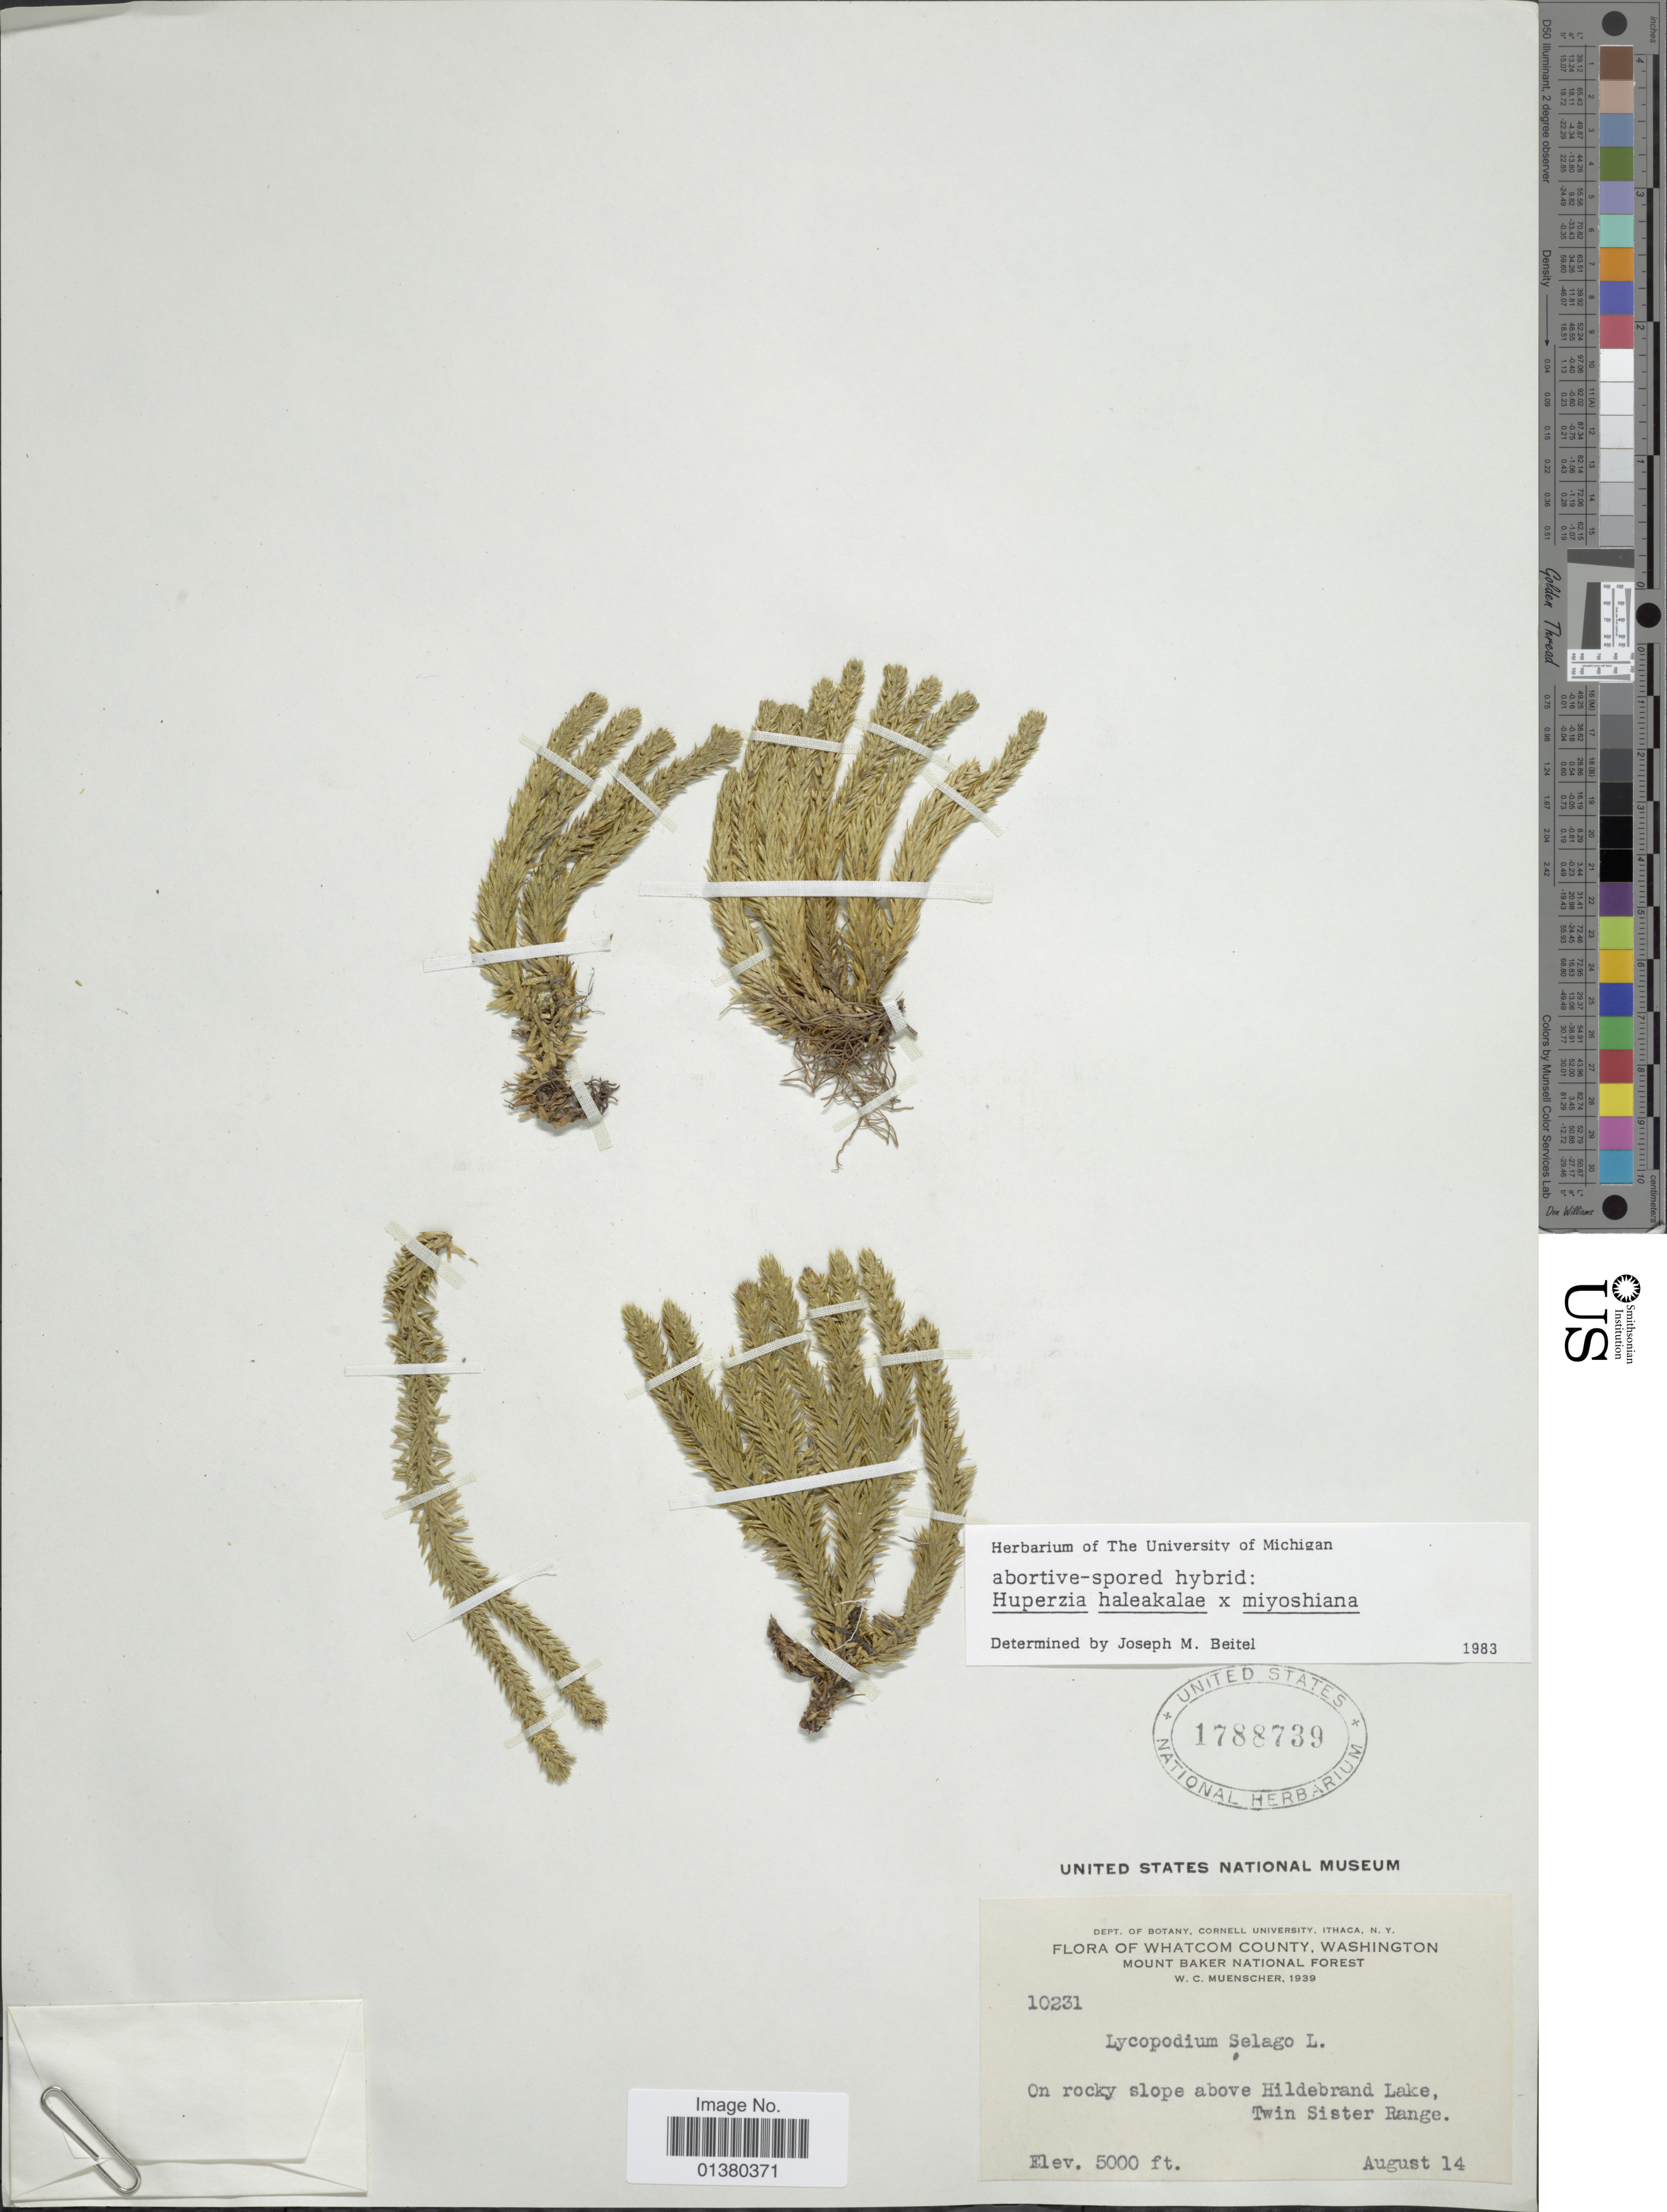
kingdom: Plantae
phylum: Tracheophyta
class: Lycopodiopsida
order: Lycopodiales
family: Lycopodiaceae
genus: Huperzia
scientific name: Huperzia miyoshiana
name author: (Makino) Ching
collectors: W. Muenscher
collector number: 10231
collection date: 1939-08-14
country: United States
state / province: Washington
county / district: Whatcom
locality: Whatcom County, On rocky slope above Hildebrand Lake, Twin Sisiter Range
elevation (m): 1524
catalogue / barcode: US 1788739